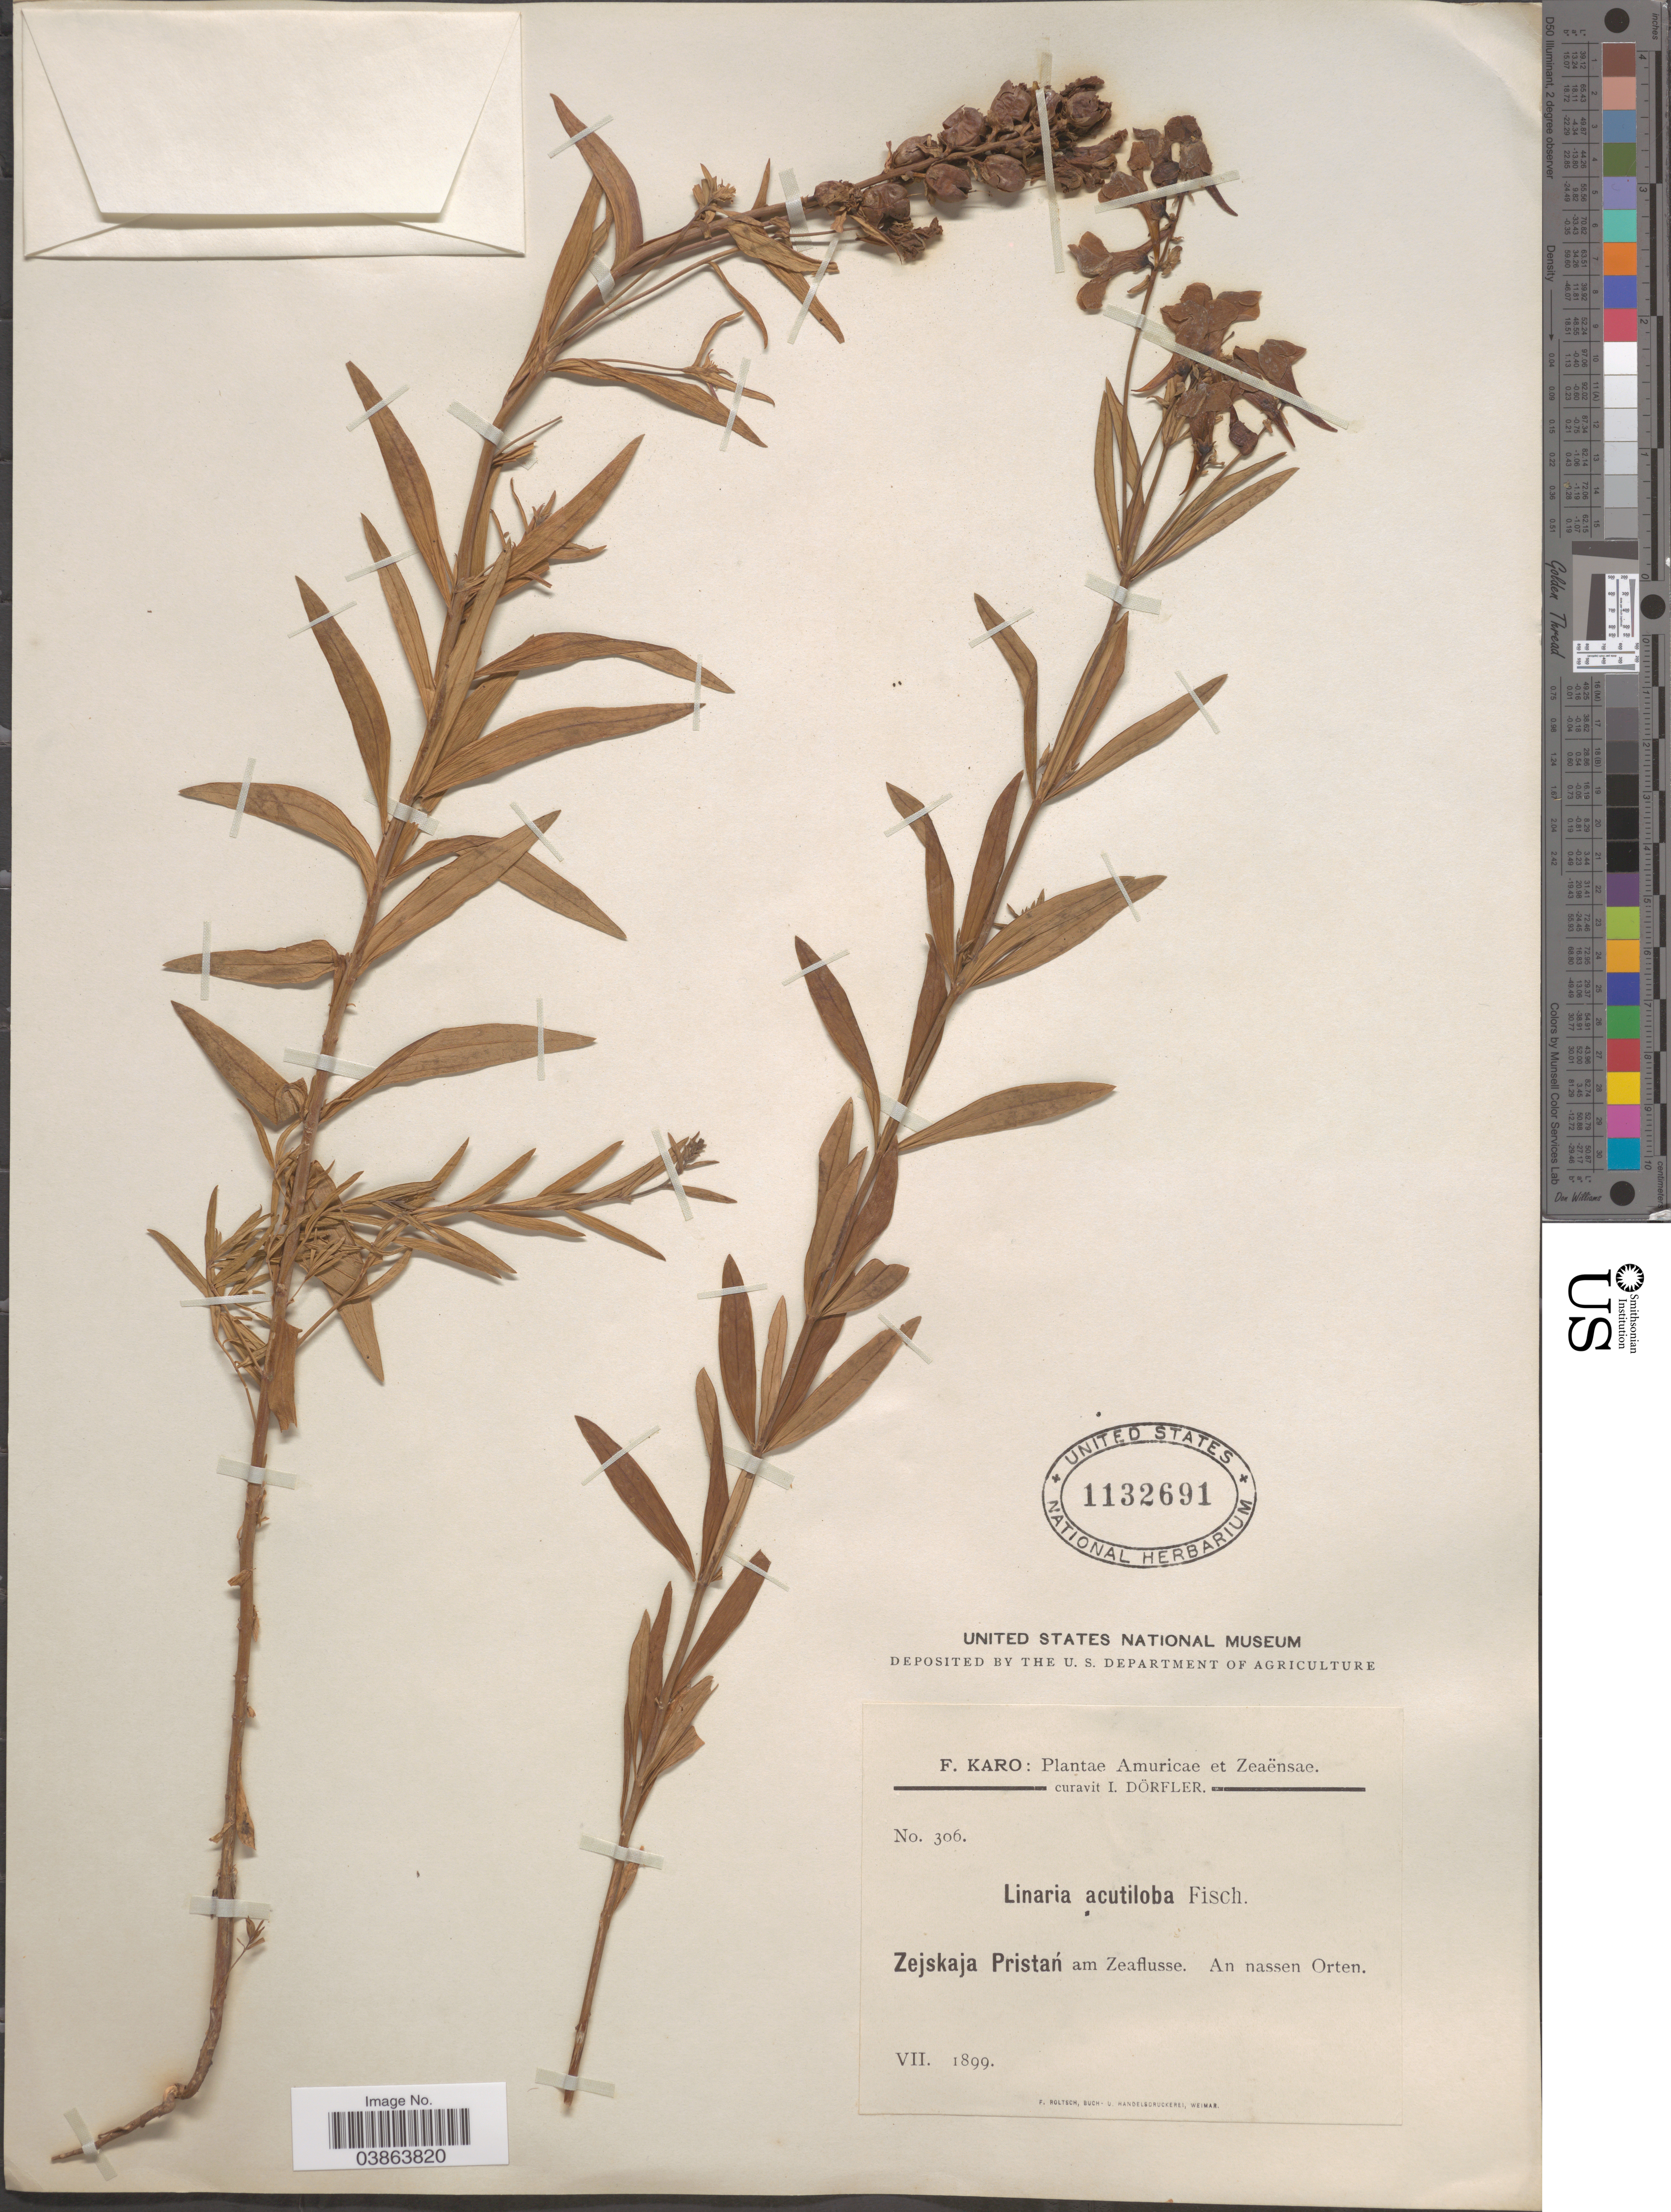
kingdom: Plantae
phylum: Tracheophyta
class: Magnoliopsida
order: Lamiales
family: Plantaginaceae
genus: Linaria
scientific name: Linaria sp.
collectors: F. Karo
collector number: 306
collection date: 1899-07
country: Russian Federation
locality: Amuricae et Zeaënsae. Zejskaja Pristań am Zeaflusse. An nassen Orten.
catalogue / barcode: US 1132691